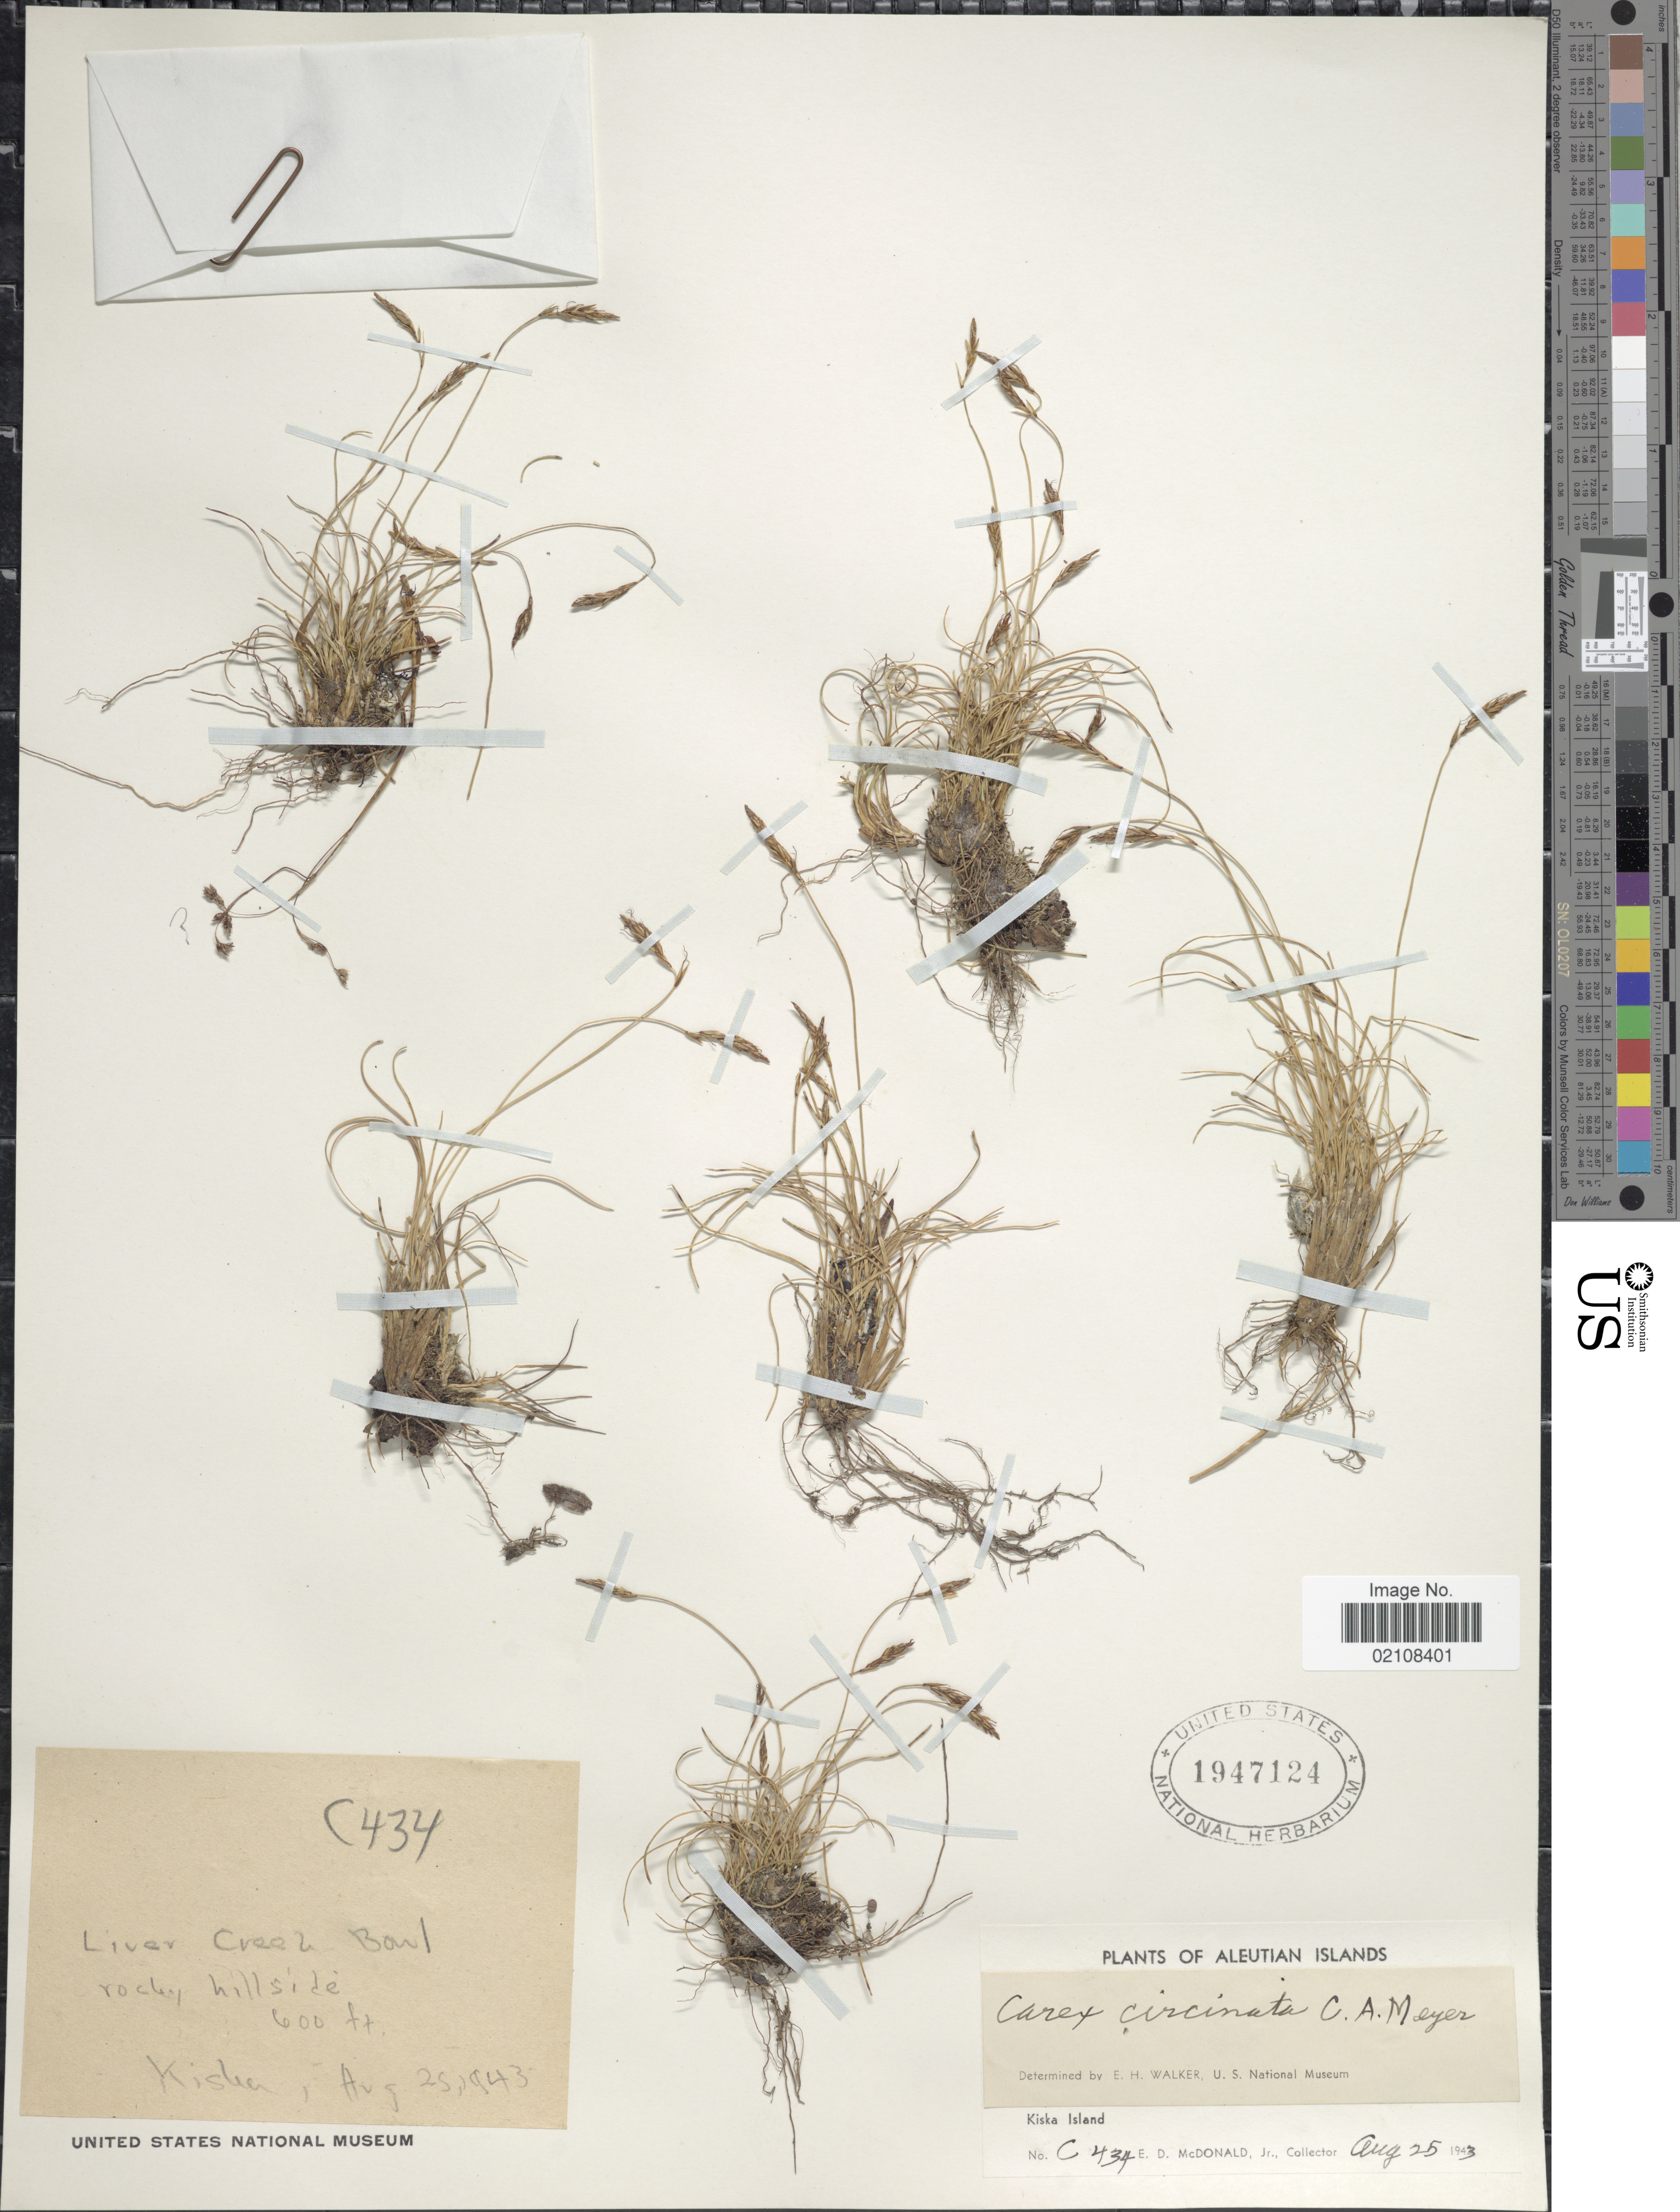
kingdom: Plantae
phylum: Tracheophyta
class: Liliopsida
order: Poales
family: Cyperaceae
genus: Carex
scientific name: Carex circinata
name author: C.A. Mey.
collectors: E. D. McDonald Jr.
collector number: C434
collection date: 1943-08-25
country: United States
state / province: Alaska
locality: Aleutian Islands. Kiska Island. Liver Creek Bowl, rocky hillside, Kiska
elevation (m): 183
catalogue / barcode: US 1947124